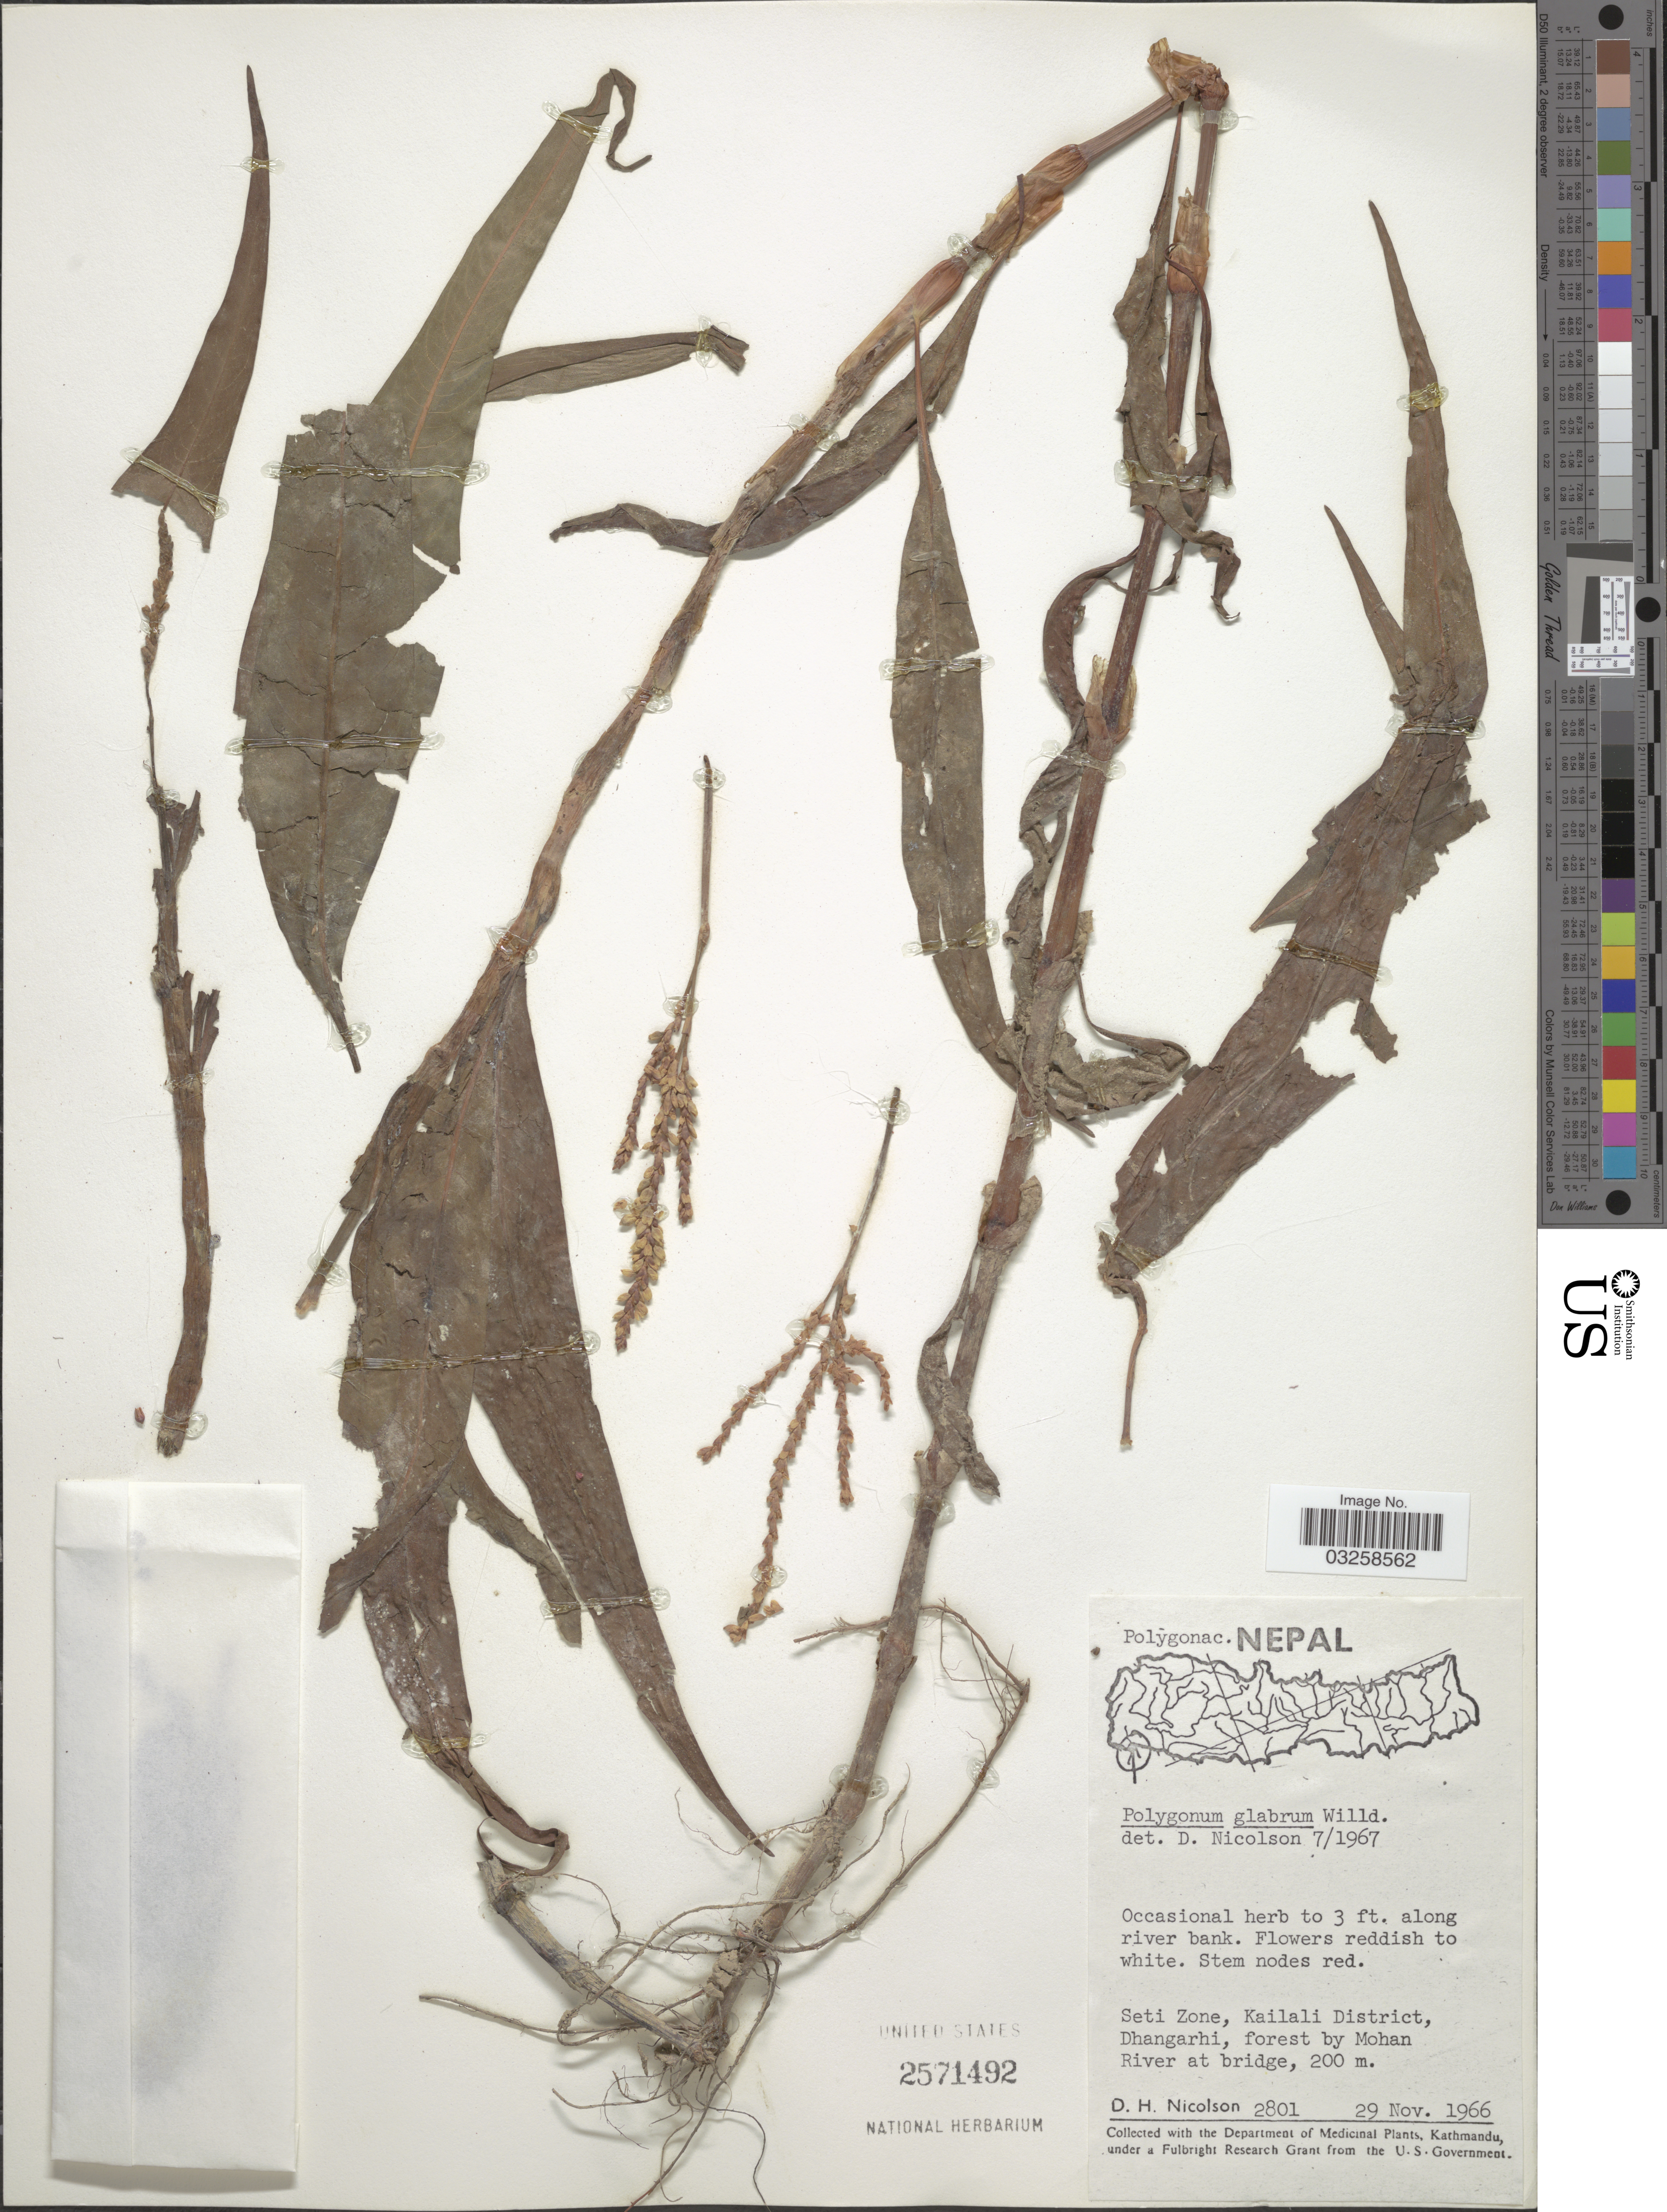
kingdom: Plantae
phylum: Tracheophyta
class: Magnoliopsida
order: Caryophyllales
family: Polygonaceae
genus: Persicaria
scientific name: Persicaria glabra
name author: (Willd.) M. Gómez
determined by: U.S. National Herbarium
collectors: D. H. Nicolson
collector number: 2801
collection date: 1966-11-29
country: Nepal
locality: Seti Zone, Kailali District, Dhangarhi, forest by Mohan River at bridge.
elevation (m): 200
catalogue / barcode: US 2571492